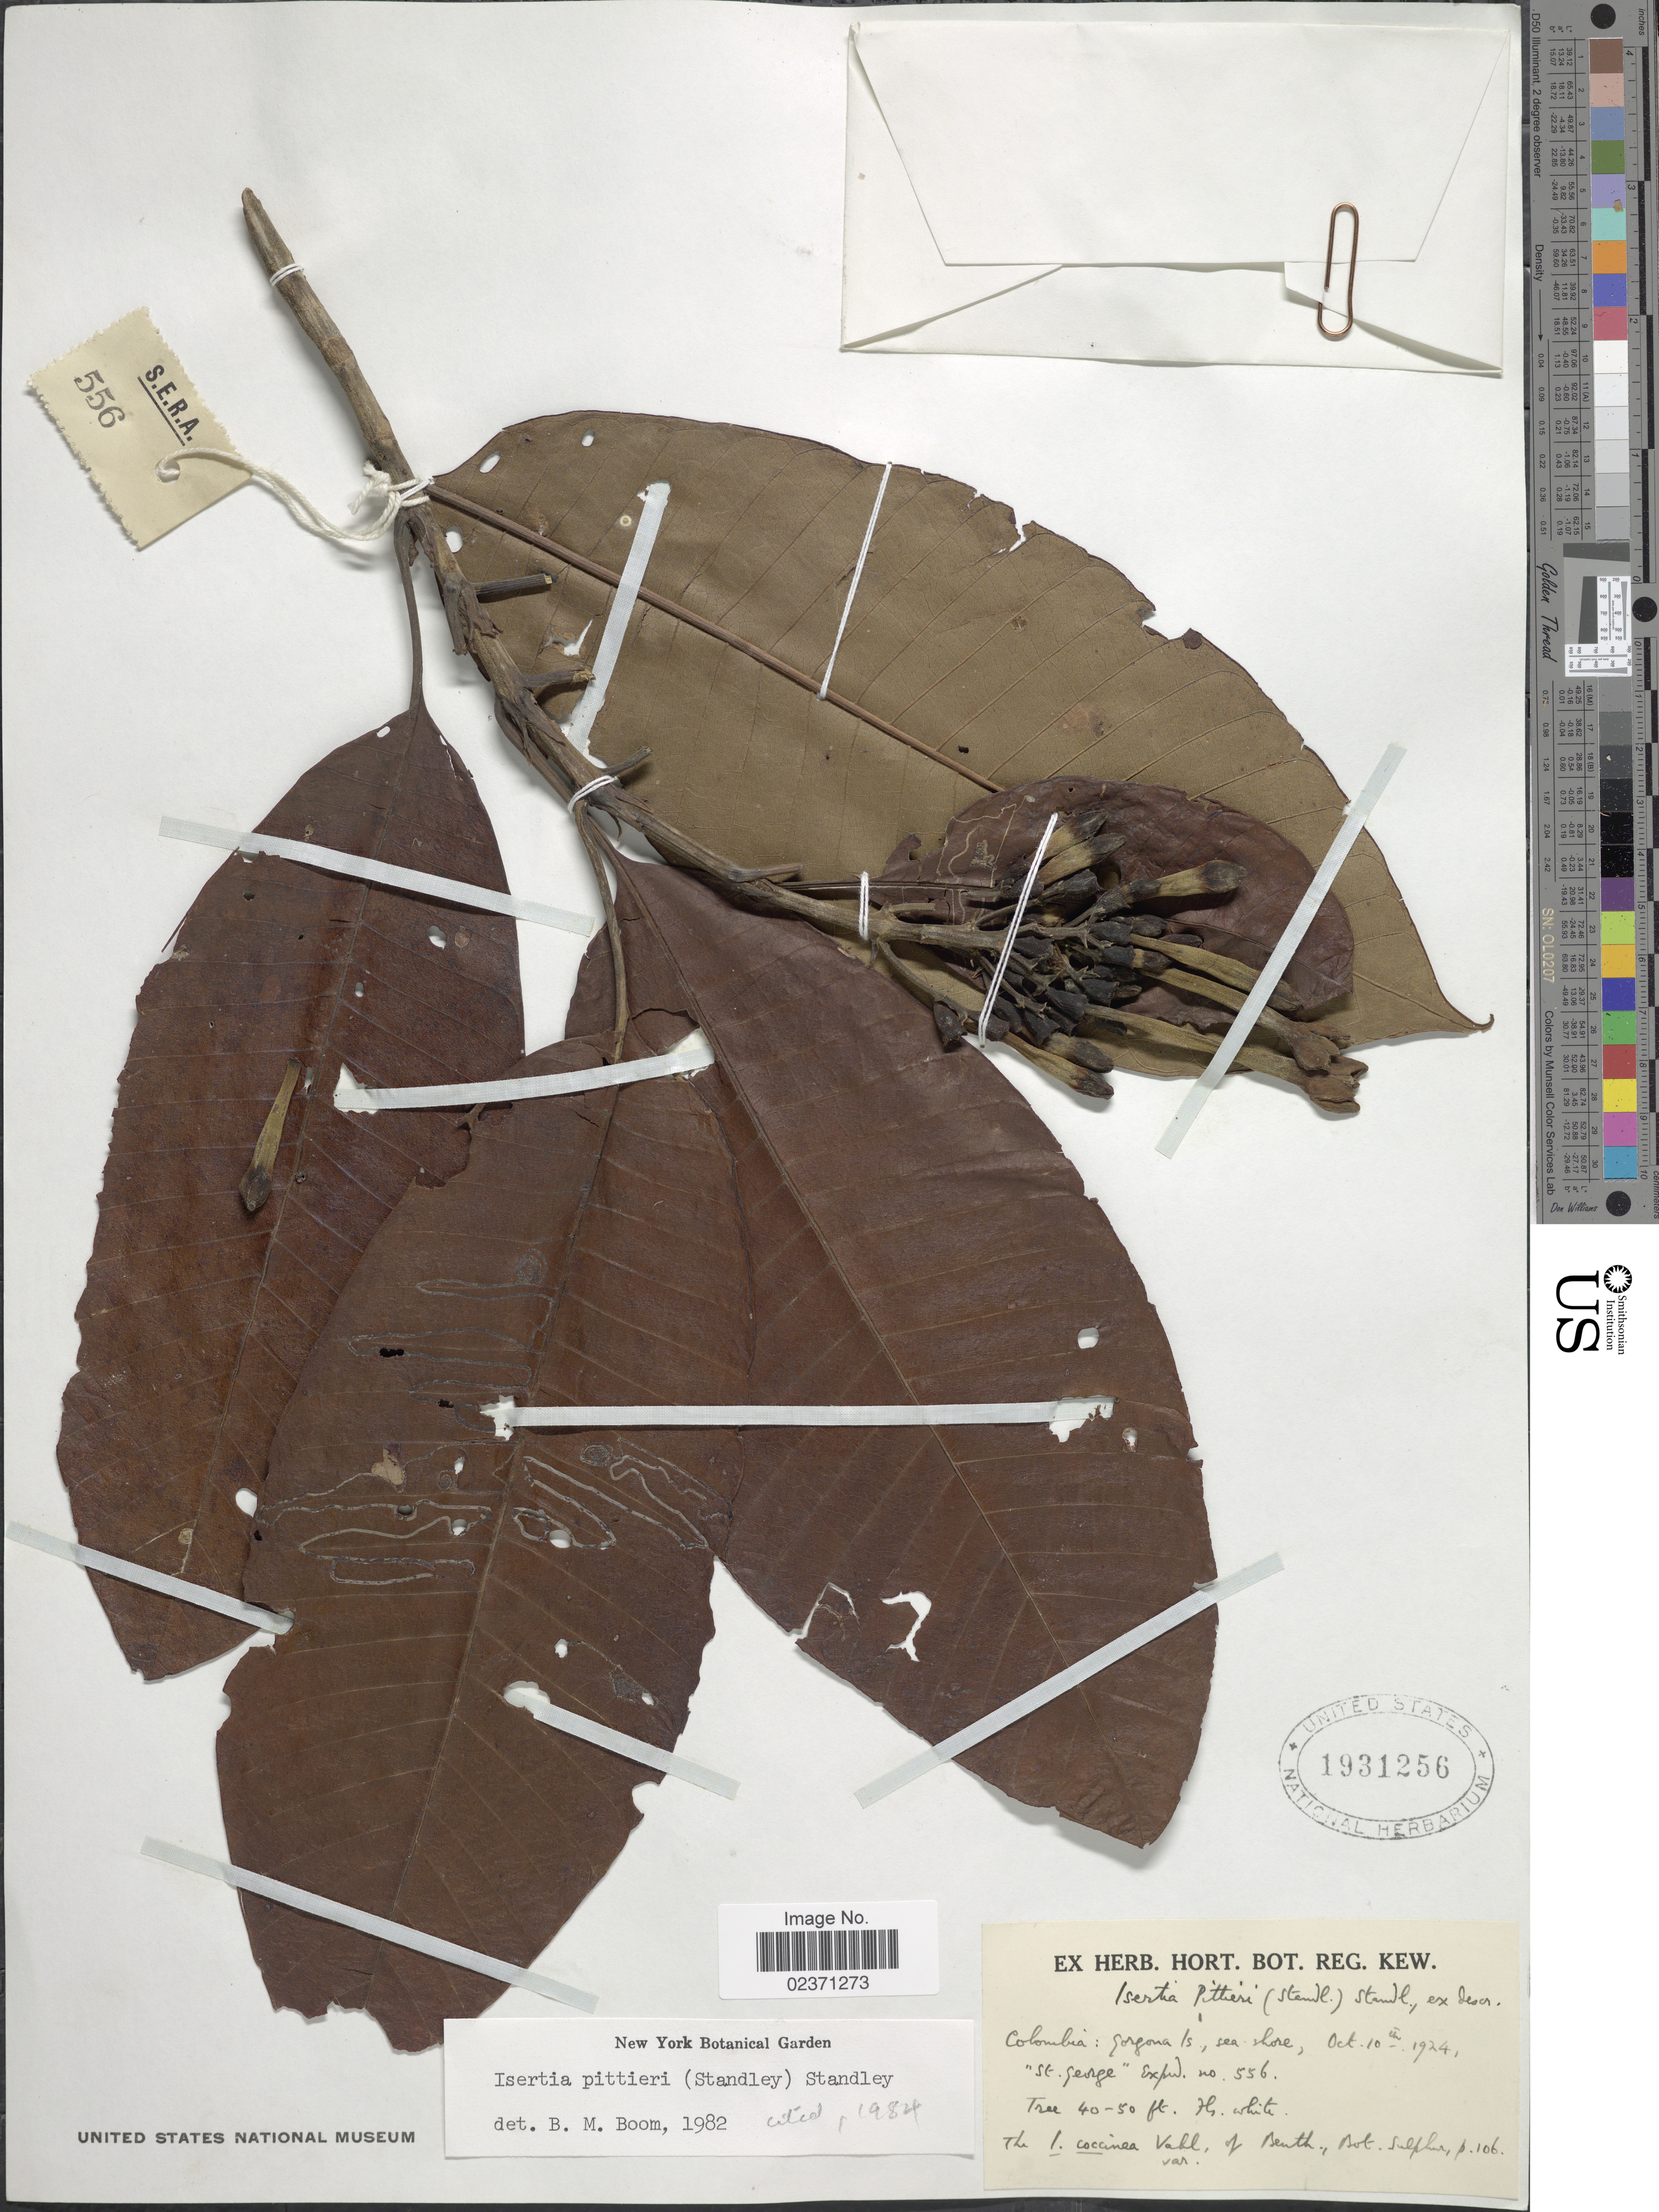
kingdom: Plantae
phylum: Tracheophyta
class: Magnoliopsida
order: Gentianales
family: Rubiaceae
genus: Isertia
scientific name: Isertia pittieri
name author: (Standl.) Standl.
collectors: ex herb. Hort. Reg. Kew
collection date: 1924-10-10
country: Colombia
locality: Gorgona Is., seashore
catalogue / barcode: US 1931256